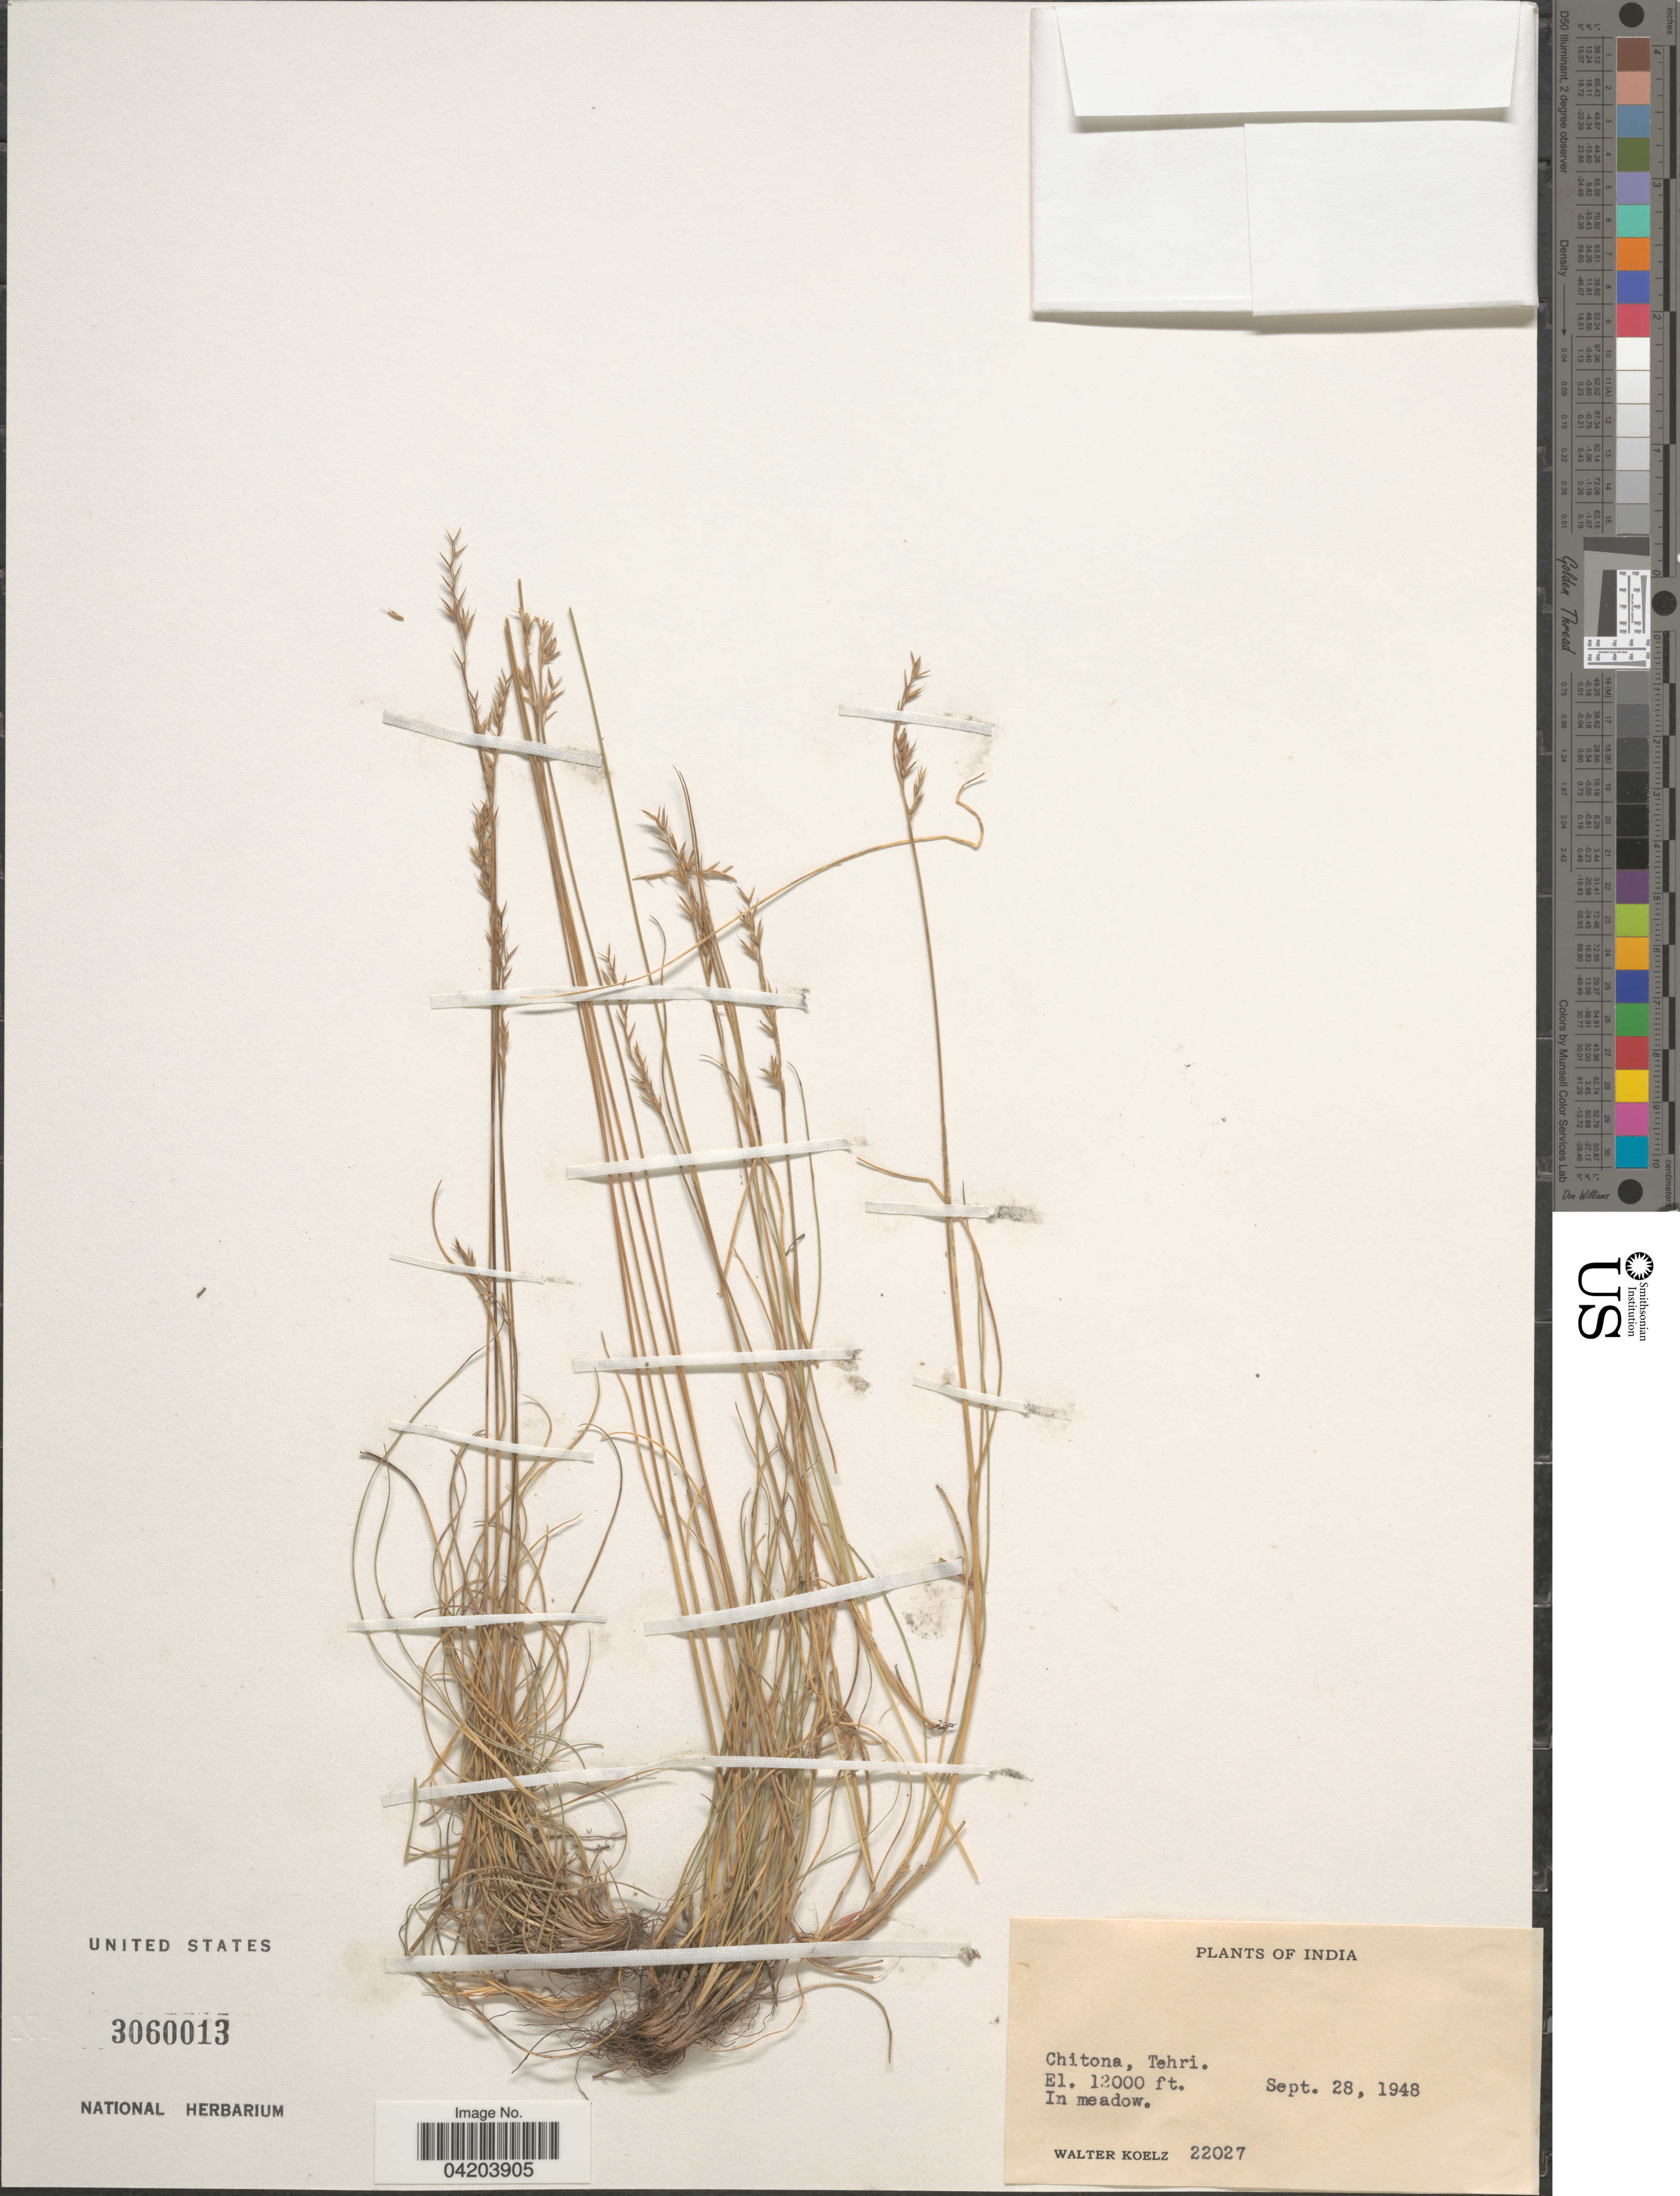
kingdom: Plantae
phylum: Tracheophyta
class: Liliopsida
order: Poales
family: Poaceae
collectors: W. N. Koelz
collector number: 22027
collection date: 1948-09-28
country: India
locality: Chitona, Tehri.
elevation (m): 3658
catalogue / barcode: US 3060013